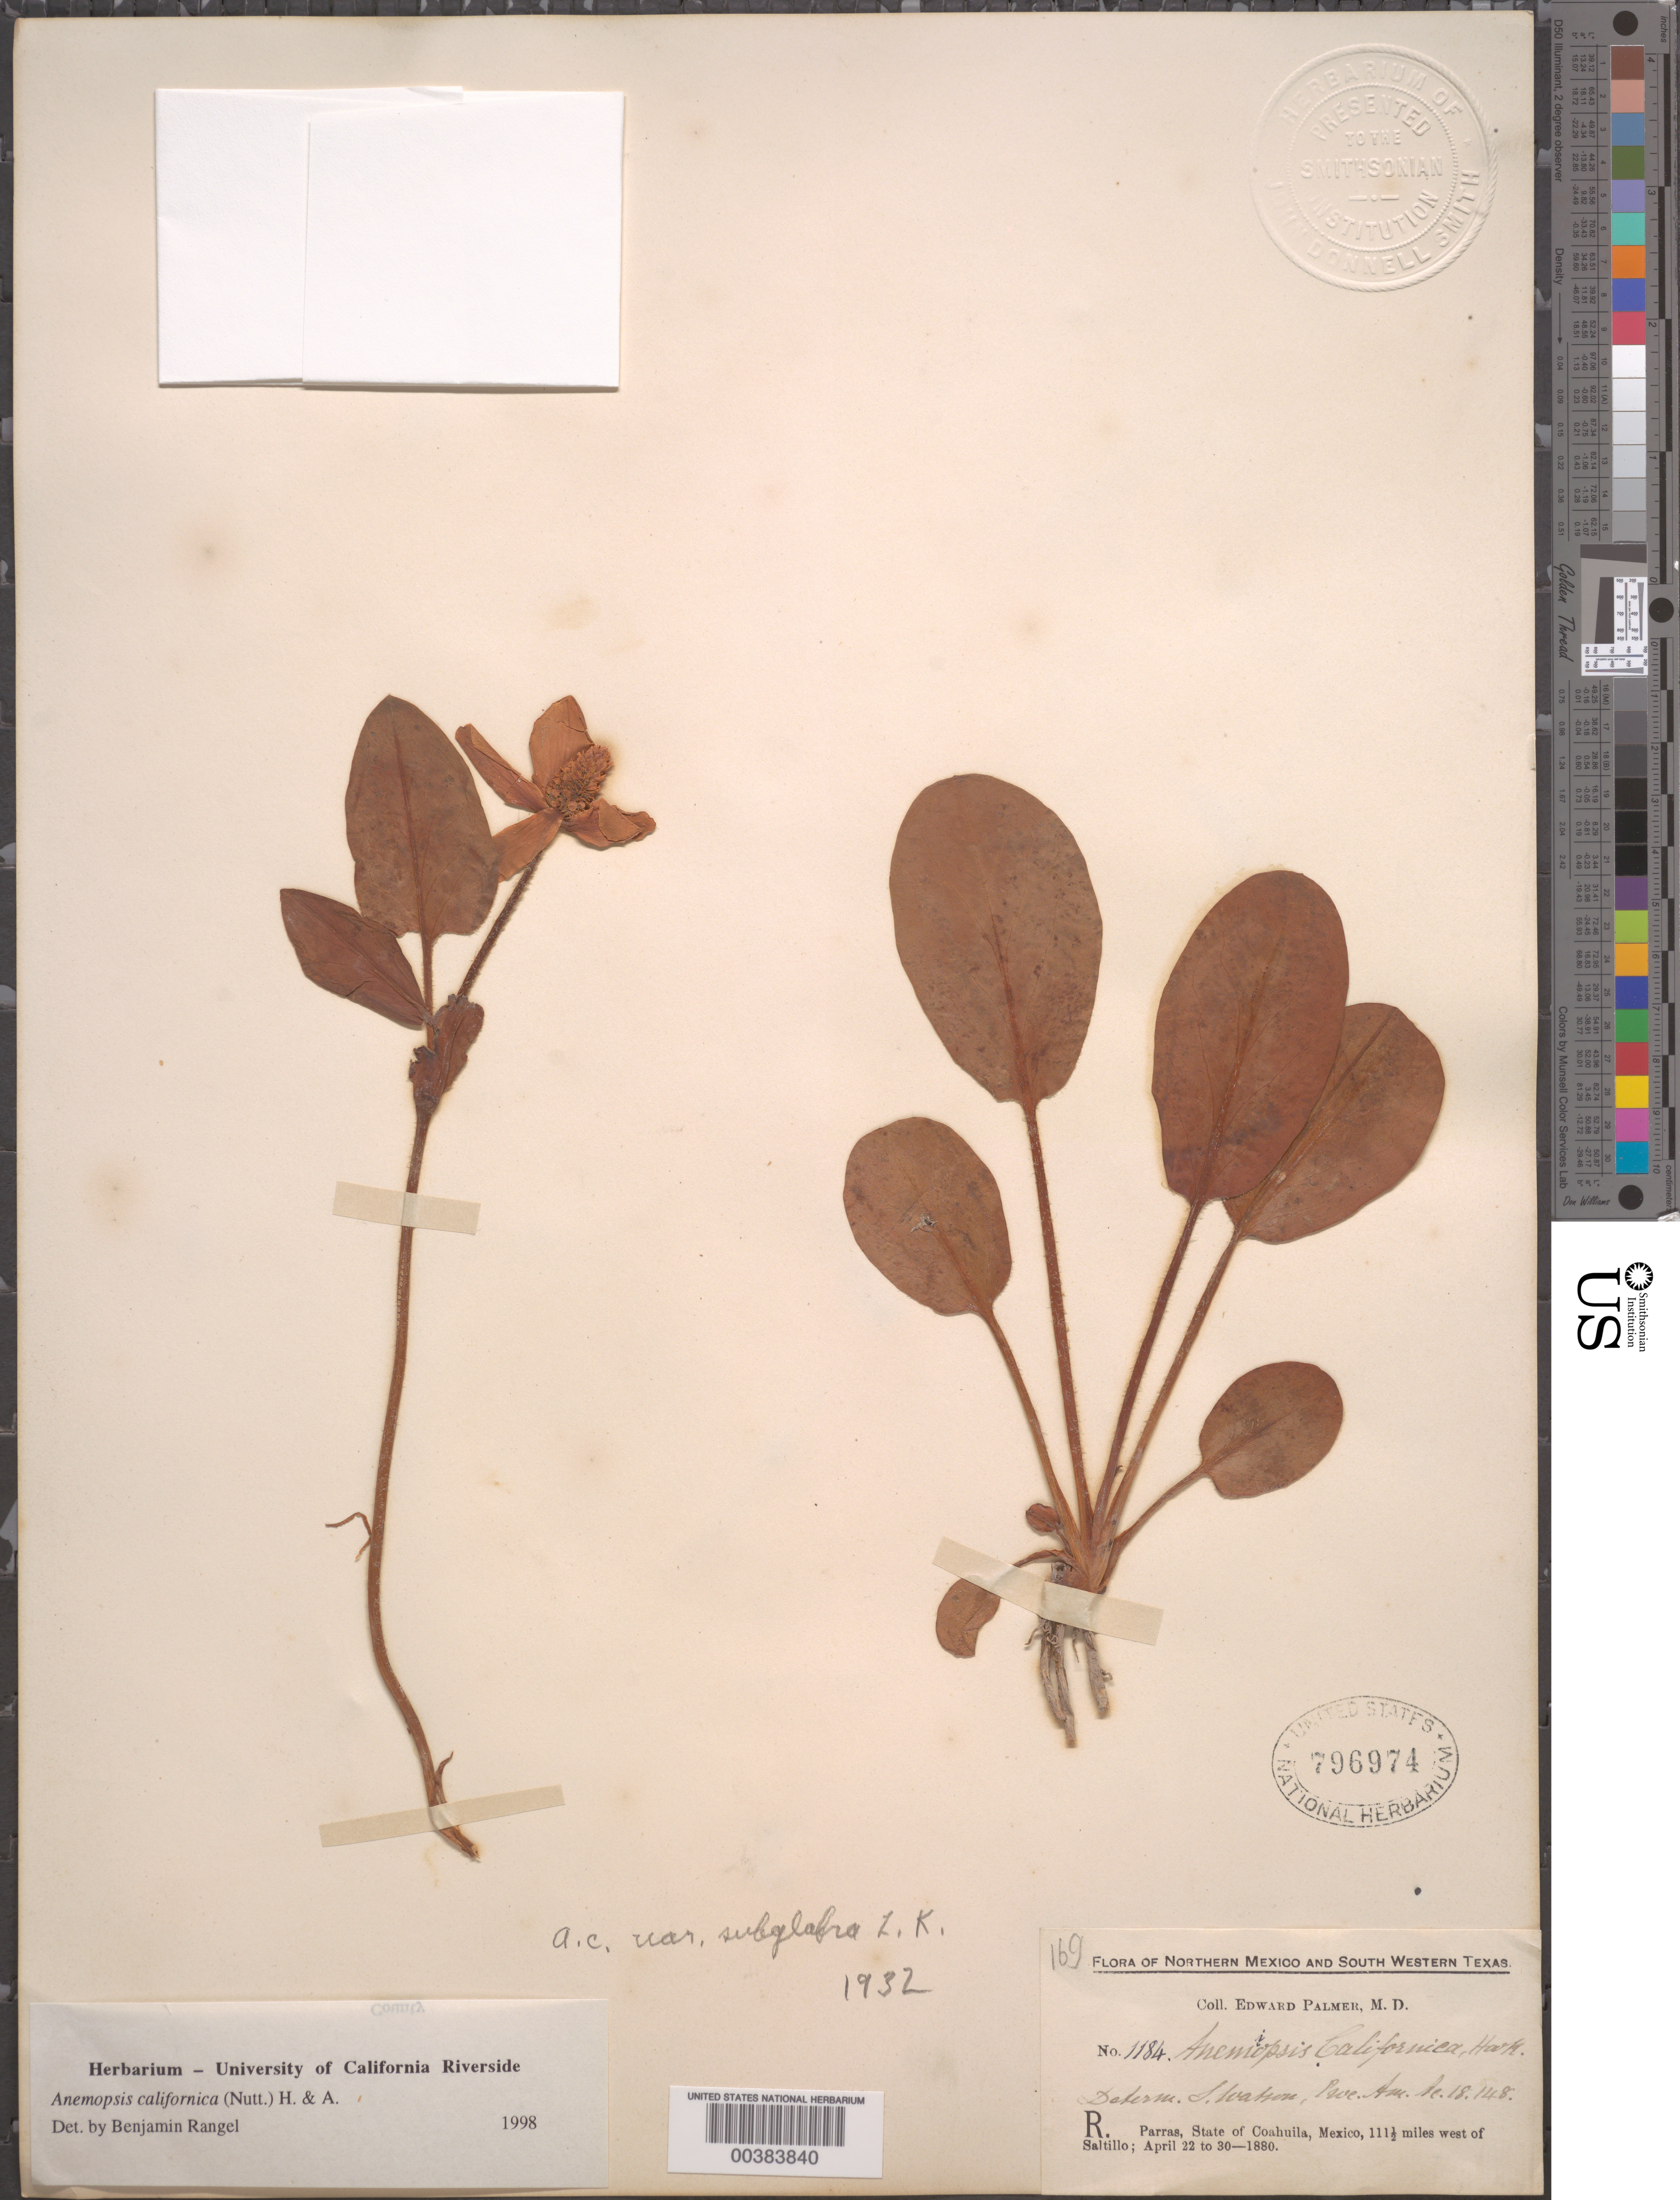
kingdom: Plantae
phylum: Tracheophyta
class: Magnoliopsida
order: Piperales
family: Saururaceae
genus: Anemopsis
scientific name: Anemopsis californica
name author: (Nutt.) Hook. & Arn.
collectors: E. Palmer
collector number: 169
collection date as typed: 22 Apr 1880 to 30 Apr 1880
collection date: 1880-04-22/1880-04-30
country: Mexico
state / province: Coahuila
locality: Parras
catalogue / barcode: US 796974